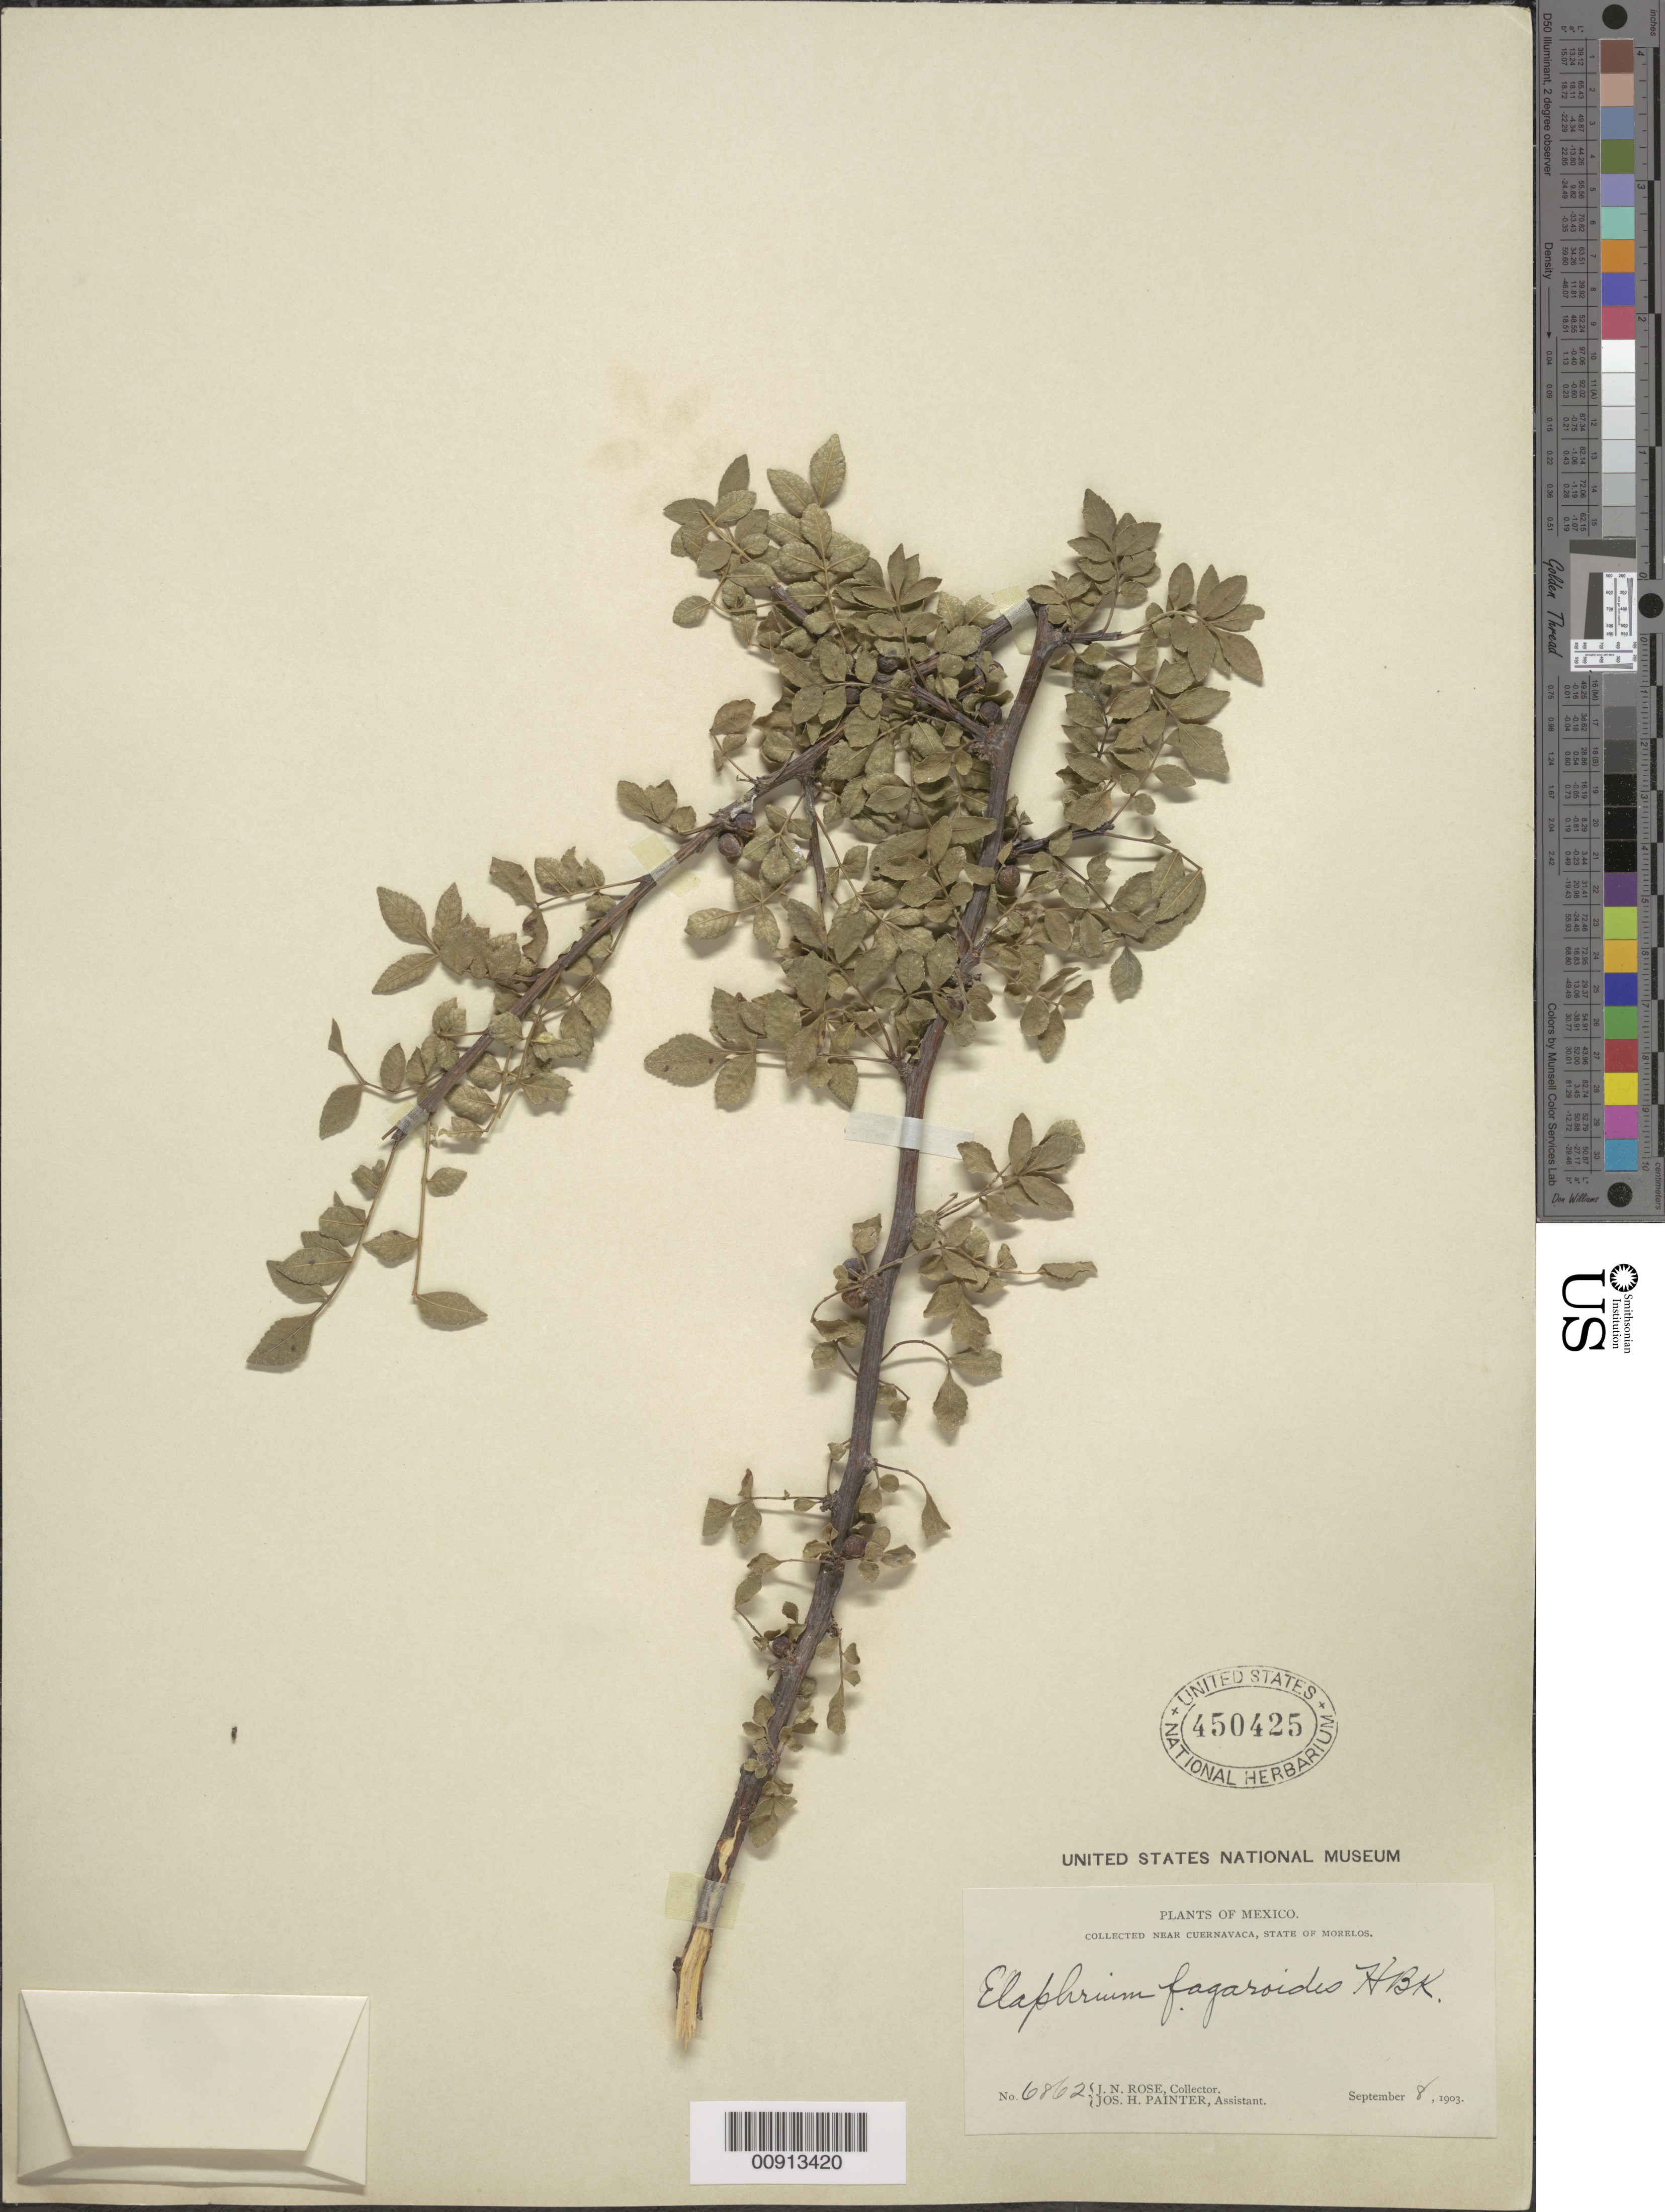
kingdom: Plantae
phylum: Tracheophyta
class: Magnoliopsida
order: Sapindales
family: Burseraceae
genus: Bursera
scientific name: Bursera inaguensis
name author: Britton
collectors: J. N. Rose & J. H. Painter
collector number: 6862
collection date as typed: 08 Sep 1903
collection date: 1903-09-08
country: Mexico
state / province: Morelos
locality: Near Cuernavaca, State of Morelos.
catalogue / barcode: US 450425